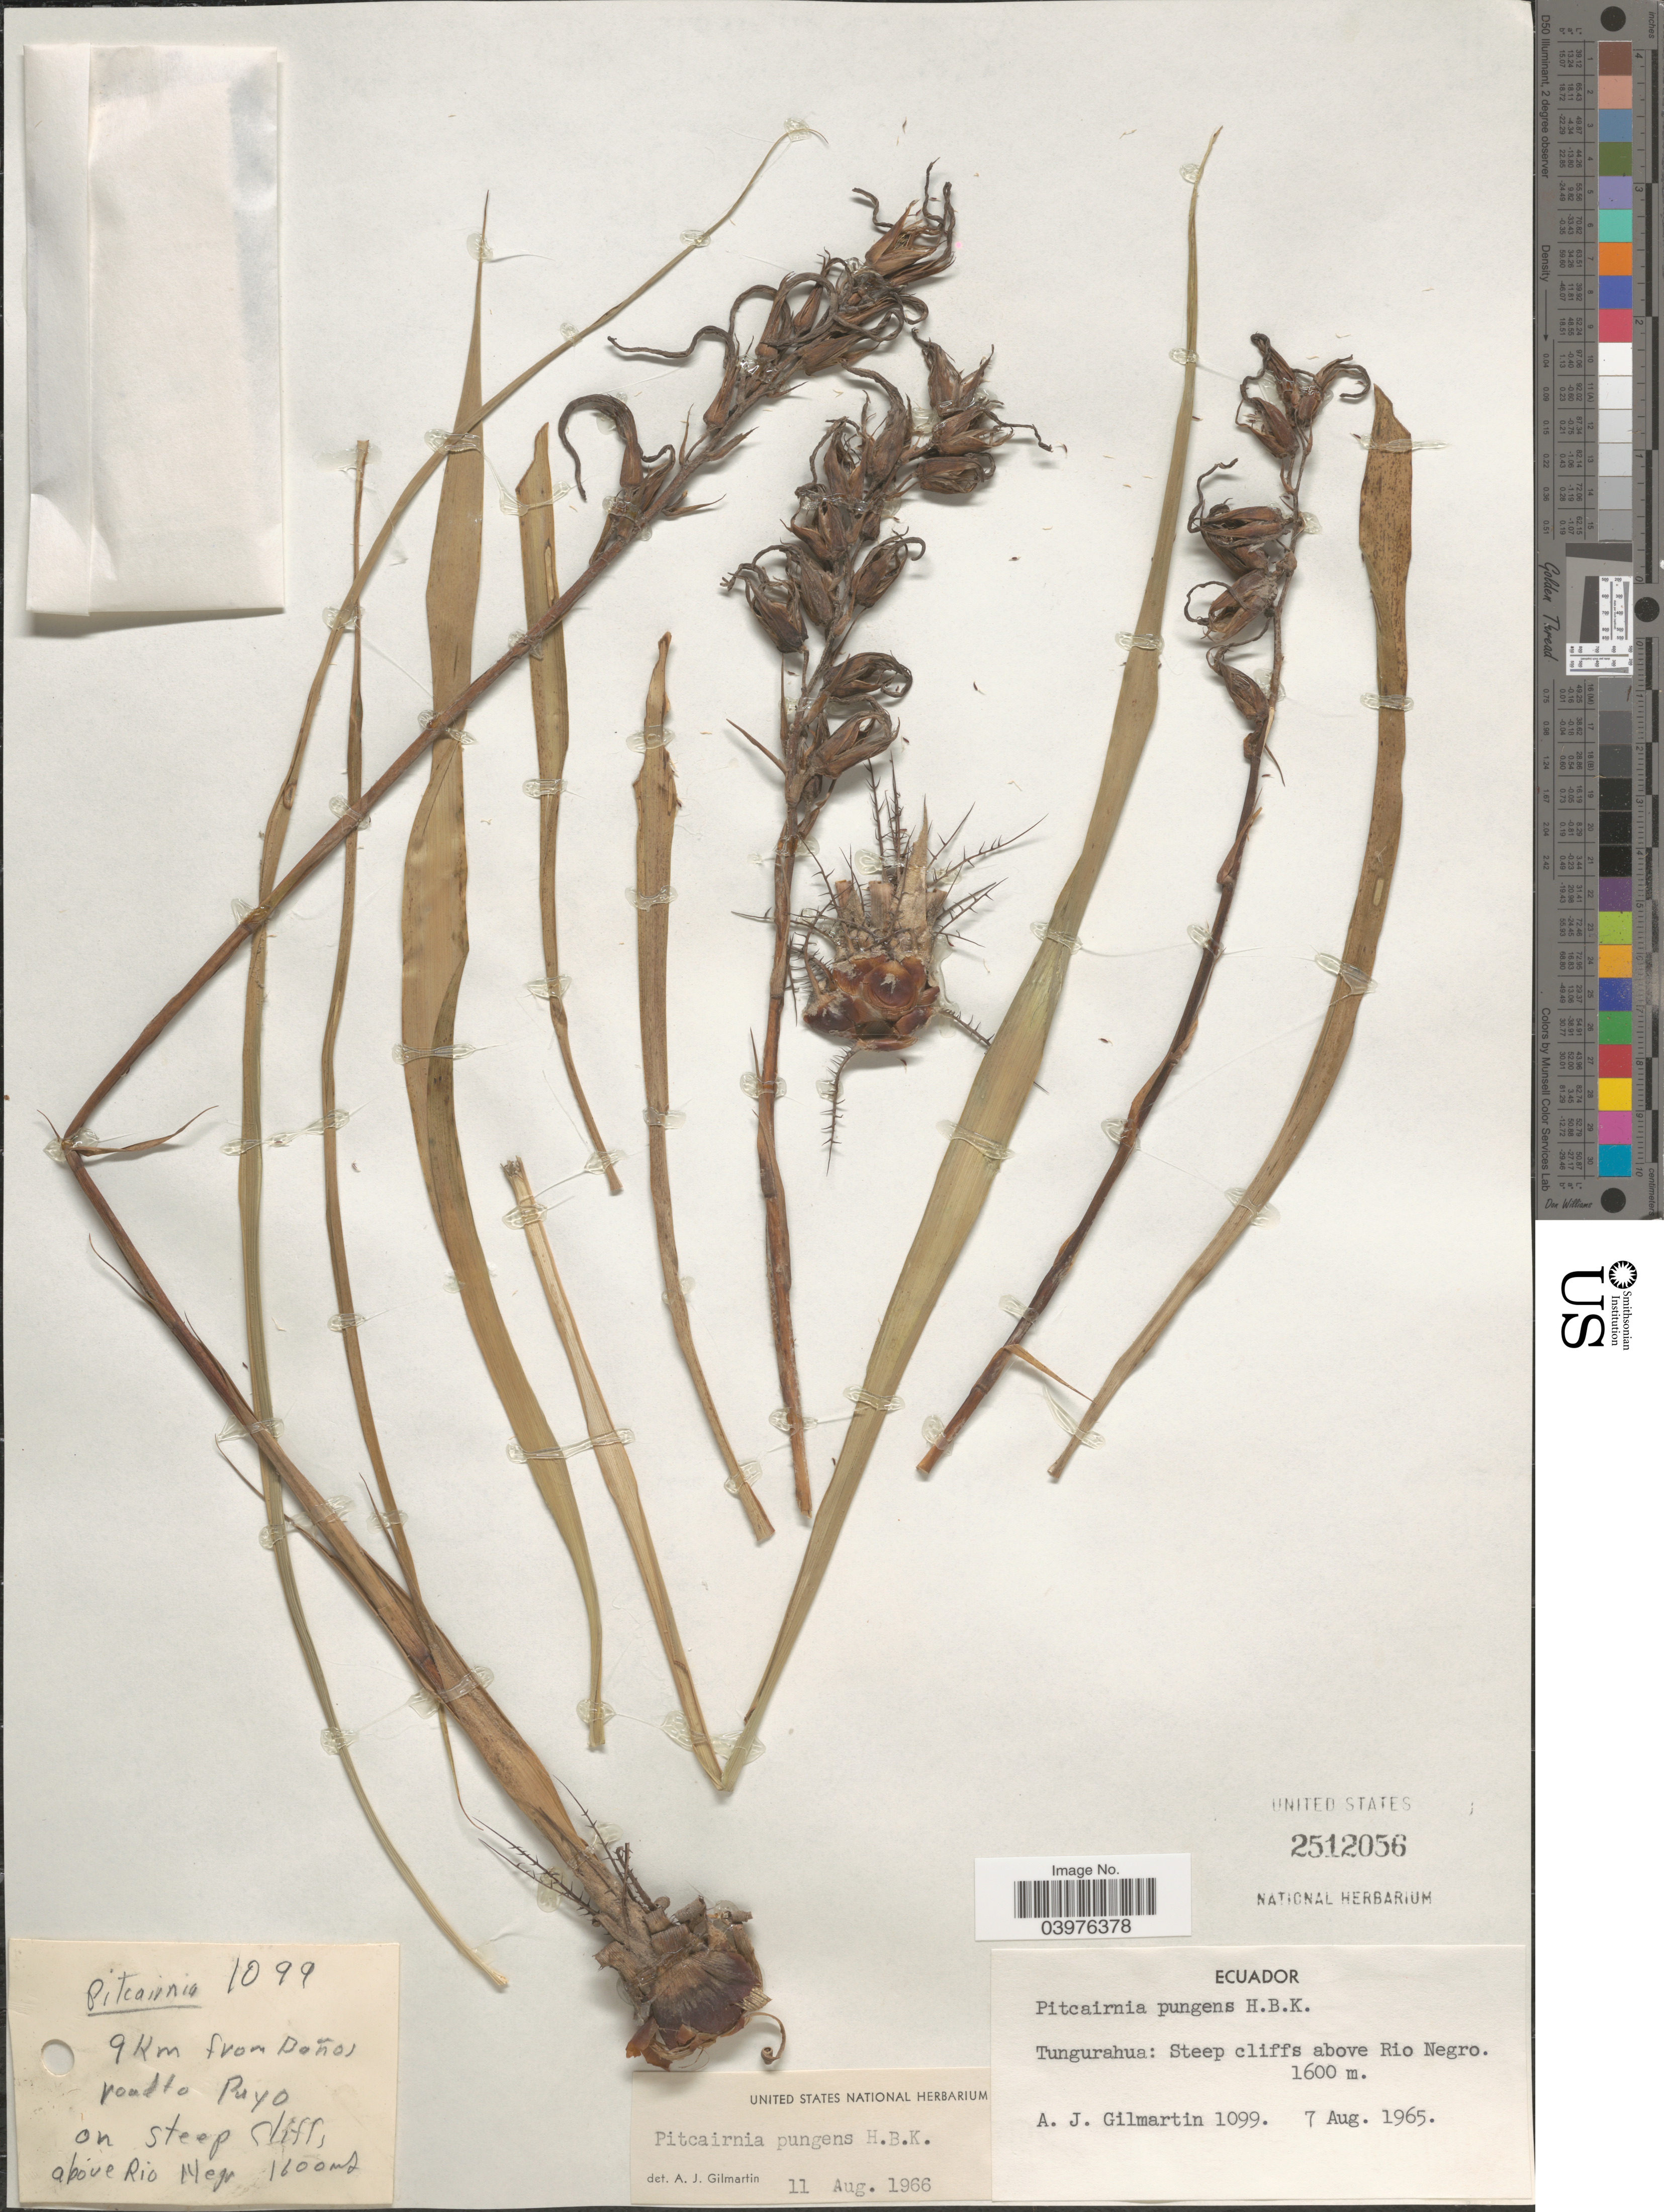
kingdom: Plantae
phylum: Tracheophyta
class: Liliopsida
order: Poales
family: Bromeliaceae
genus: Pitcairnia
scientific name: Pitcairnia pungens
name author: Kunth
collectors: A. J. Gilmartin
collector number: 1099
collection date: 1965-08-07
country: Ecuador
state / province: Tungurahua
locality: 9 Km from Baños, road to Puyo. Above Rio Negro.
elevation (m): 1600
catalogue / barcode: US 2512056